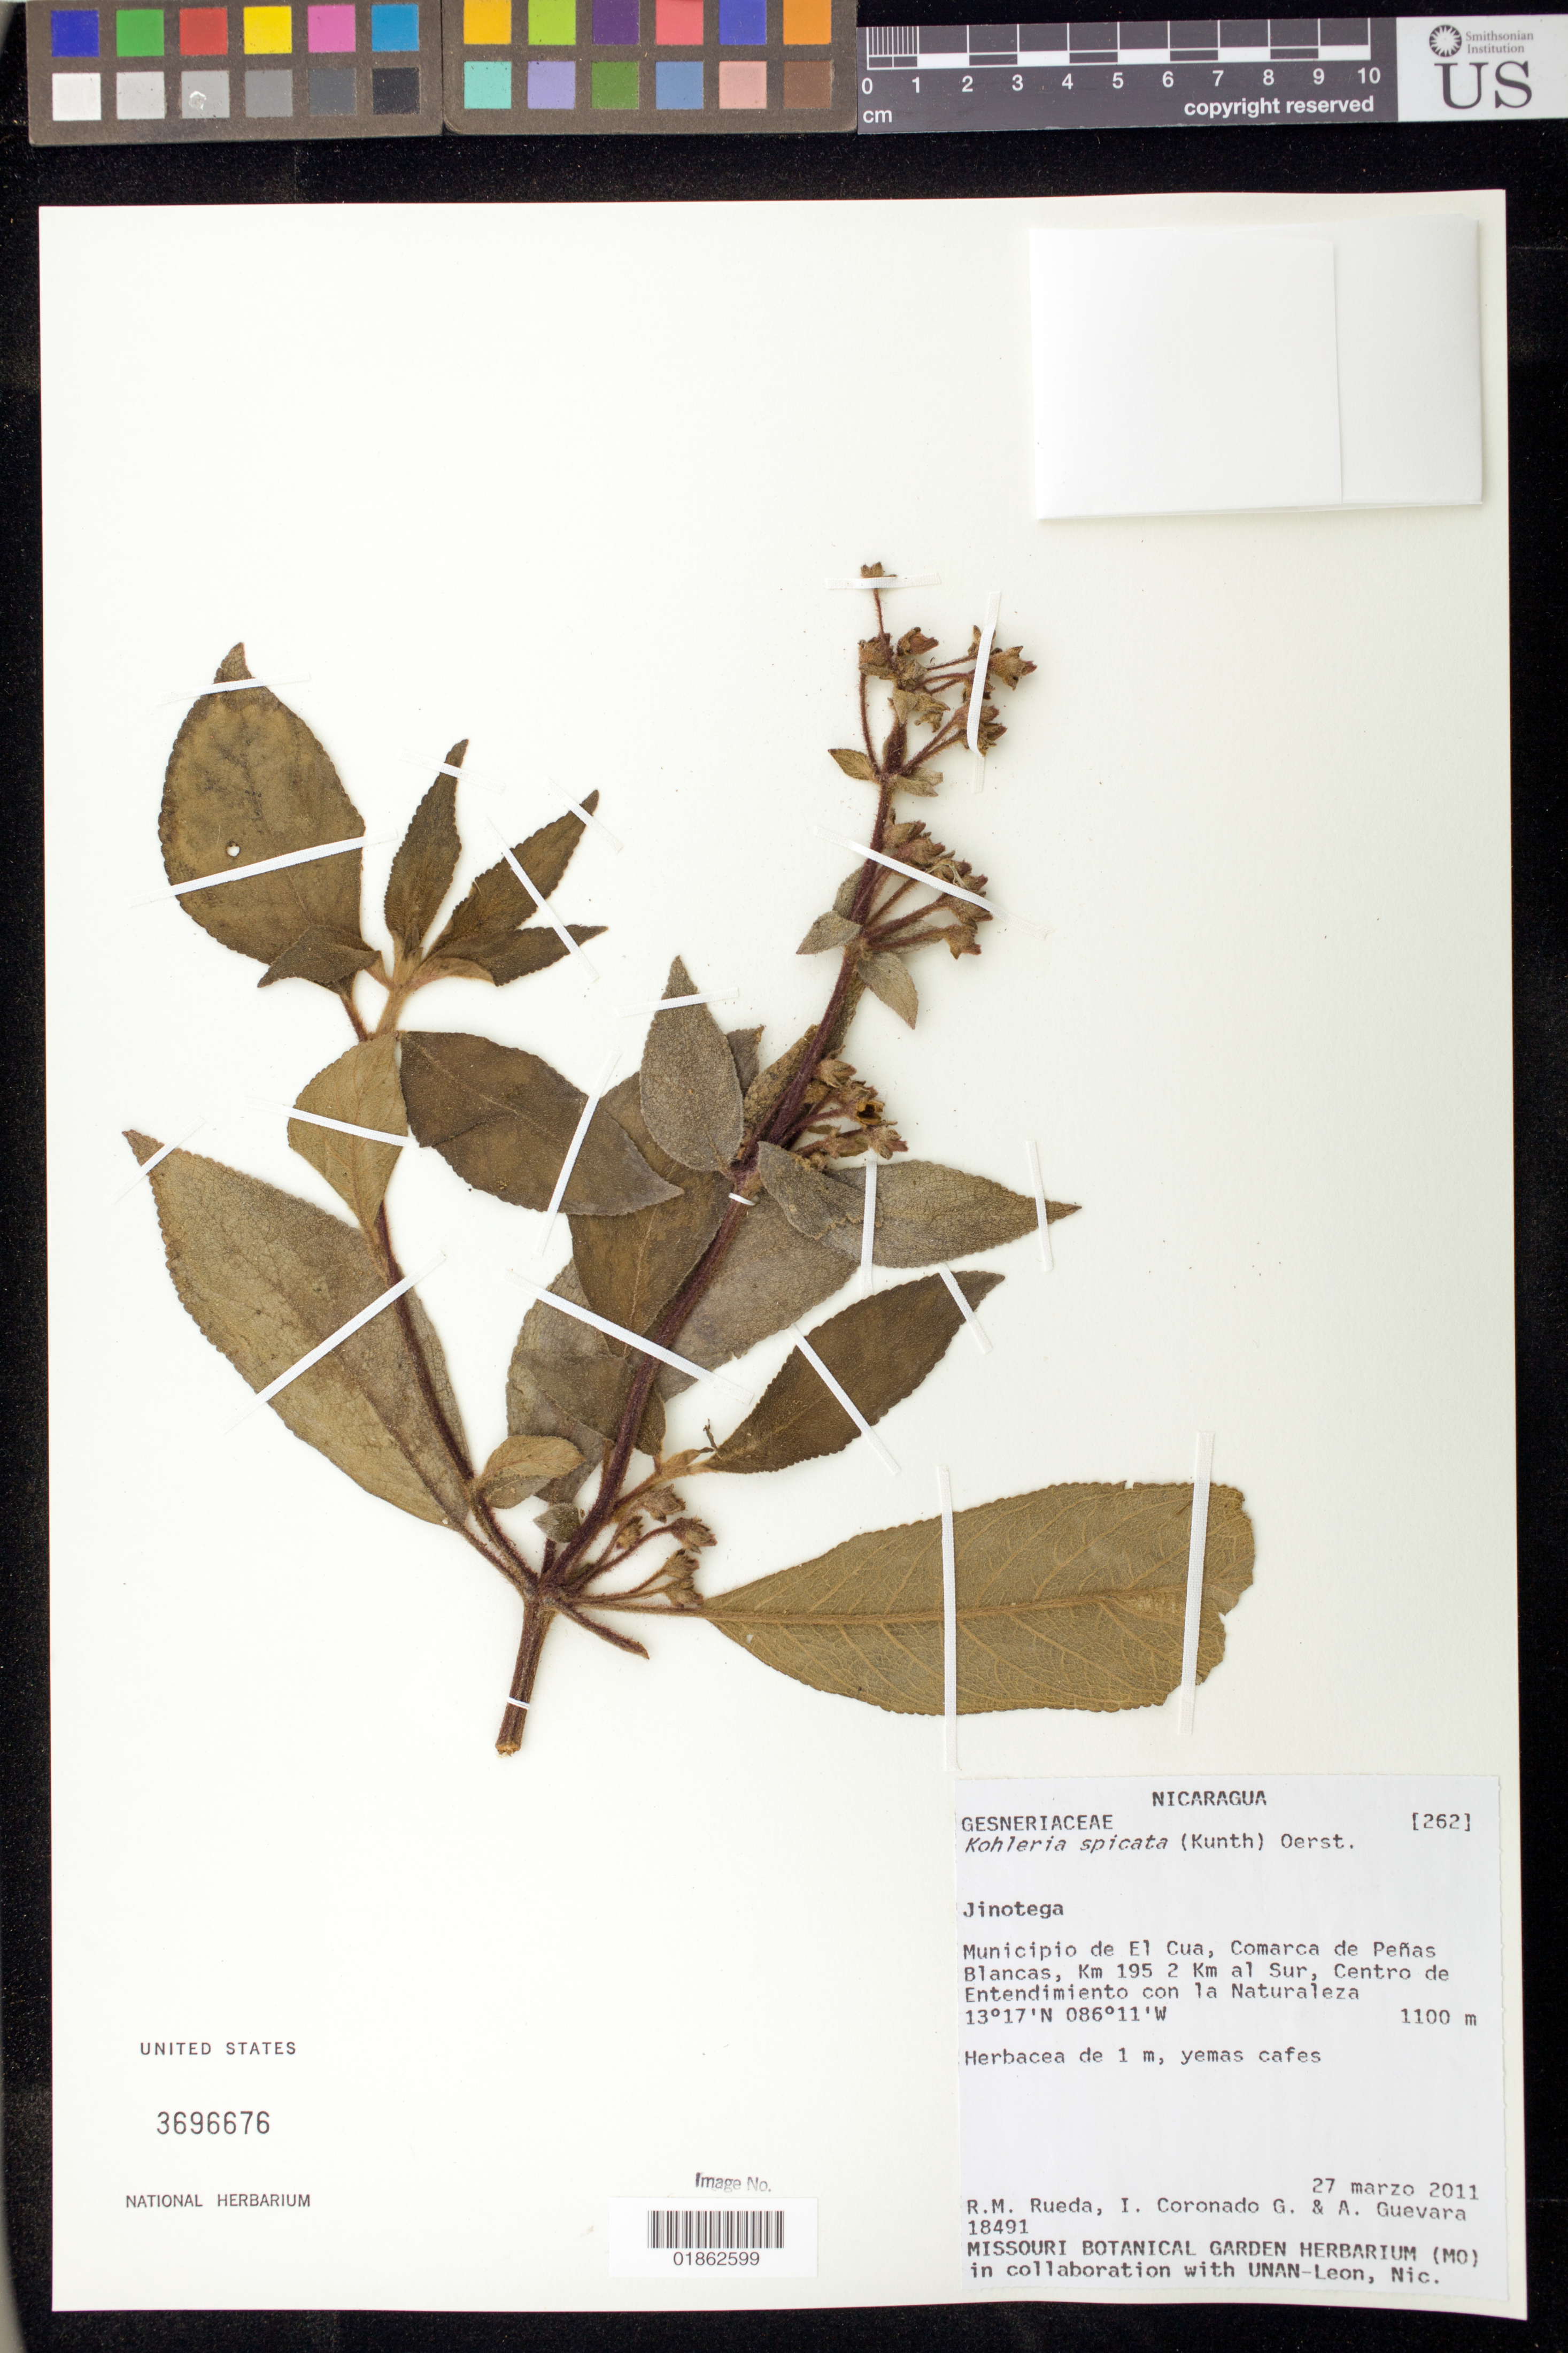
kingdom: Plantae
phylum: Tracheophyta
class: Magnoliopsida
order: Lamiales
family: Gesneriaceae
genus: Kohleria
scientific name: Kohleria spicata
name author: (Kunth) Oerst.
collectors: R. Rueda, I. Coronado & A. Guevara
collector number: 18491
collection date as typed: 27 Marzo 2011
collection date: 2011-03-27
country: Nicaragua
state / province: Jinotega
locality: Municipio de El Cua, Comarca de Penas Blancas, Km 195 2 Km al Sur, Centro de Entendimiento con la Naturaleza.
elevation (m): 1100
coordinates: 13 17 N, 086 11 W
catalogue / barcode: US 3696676